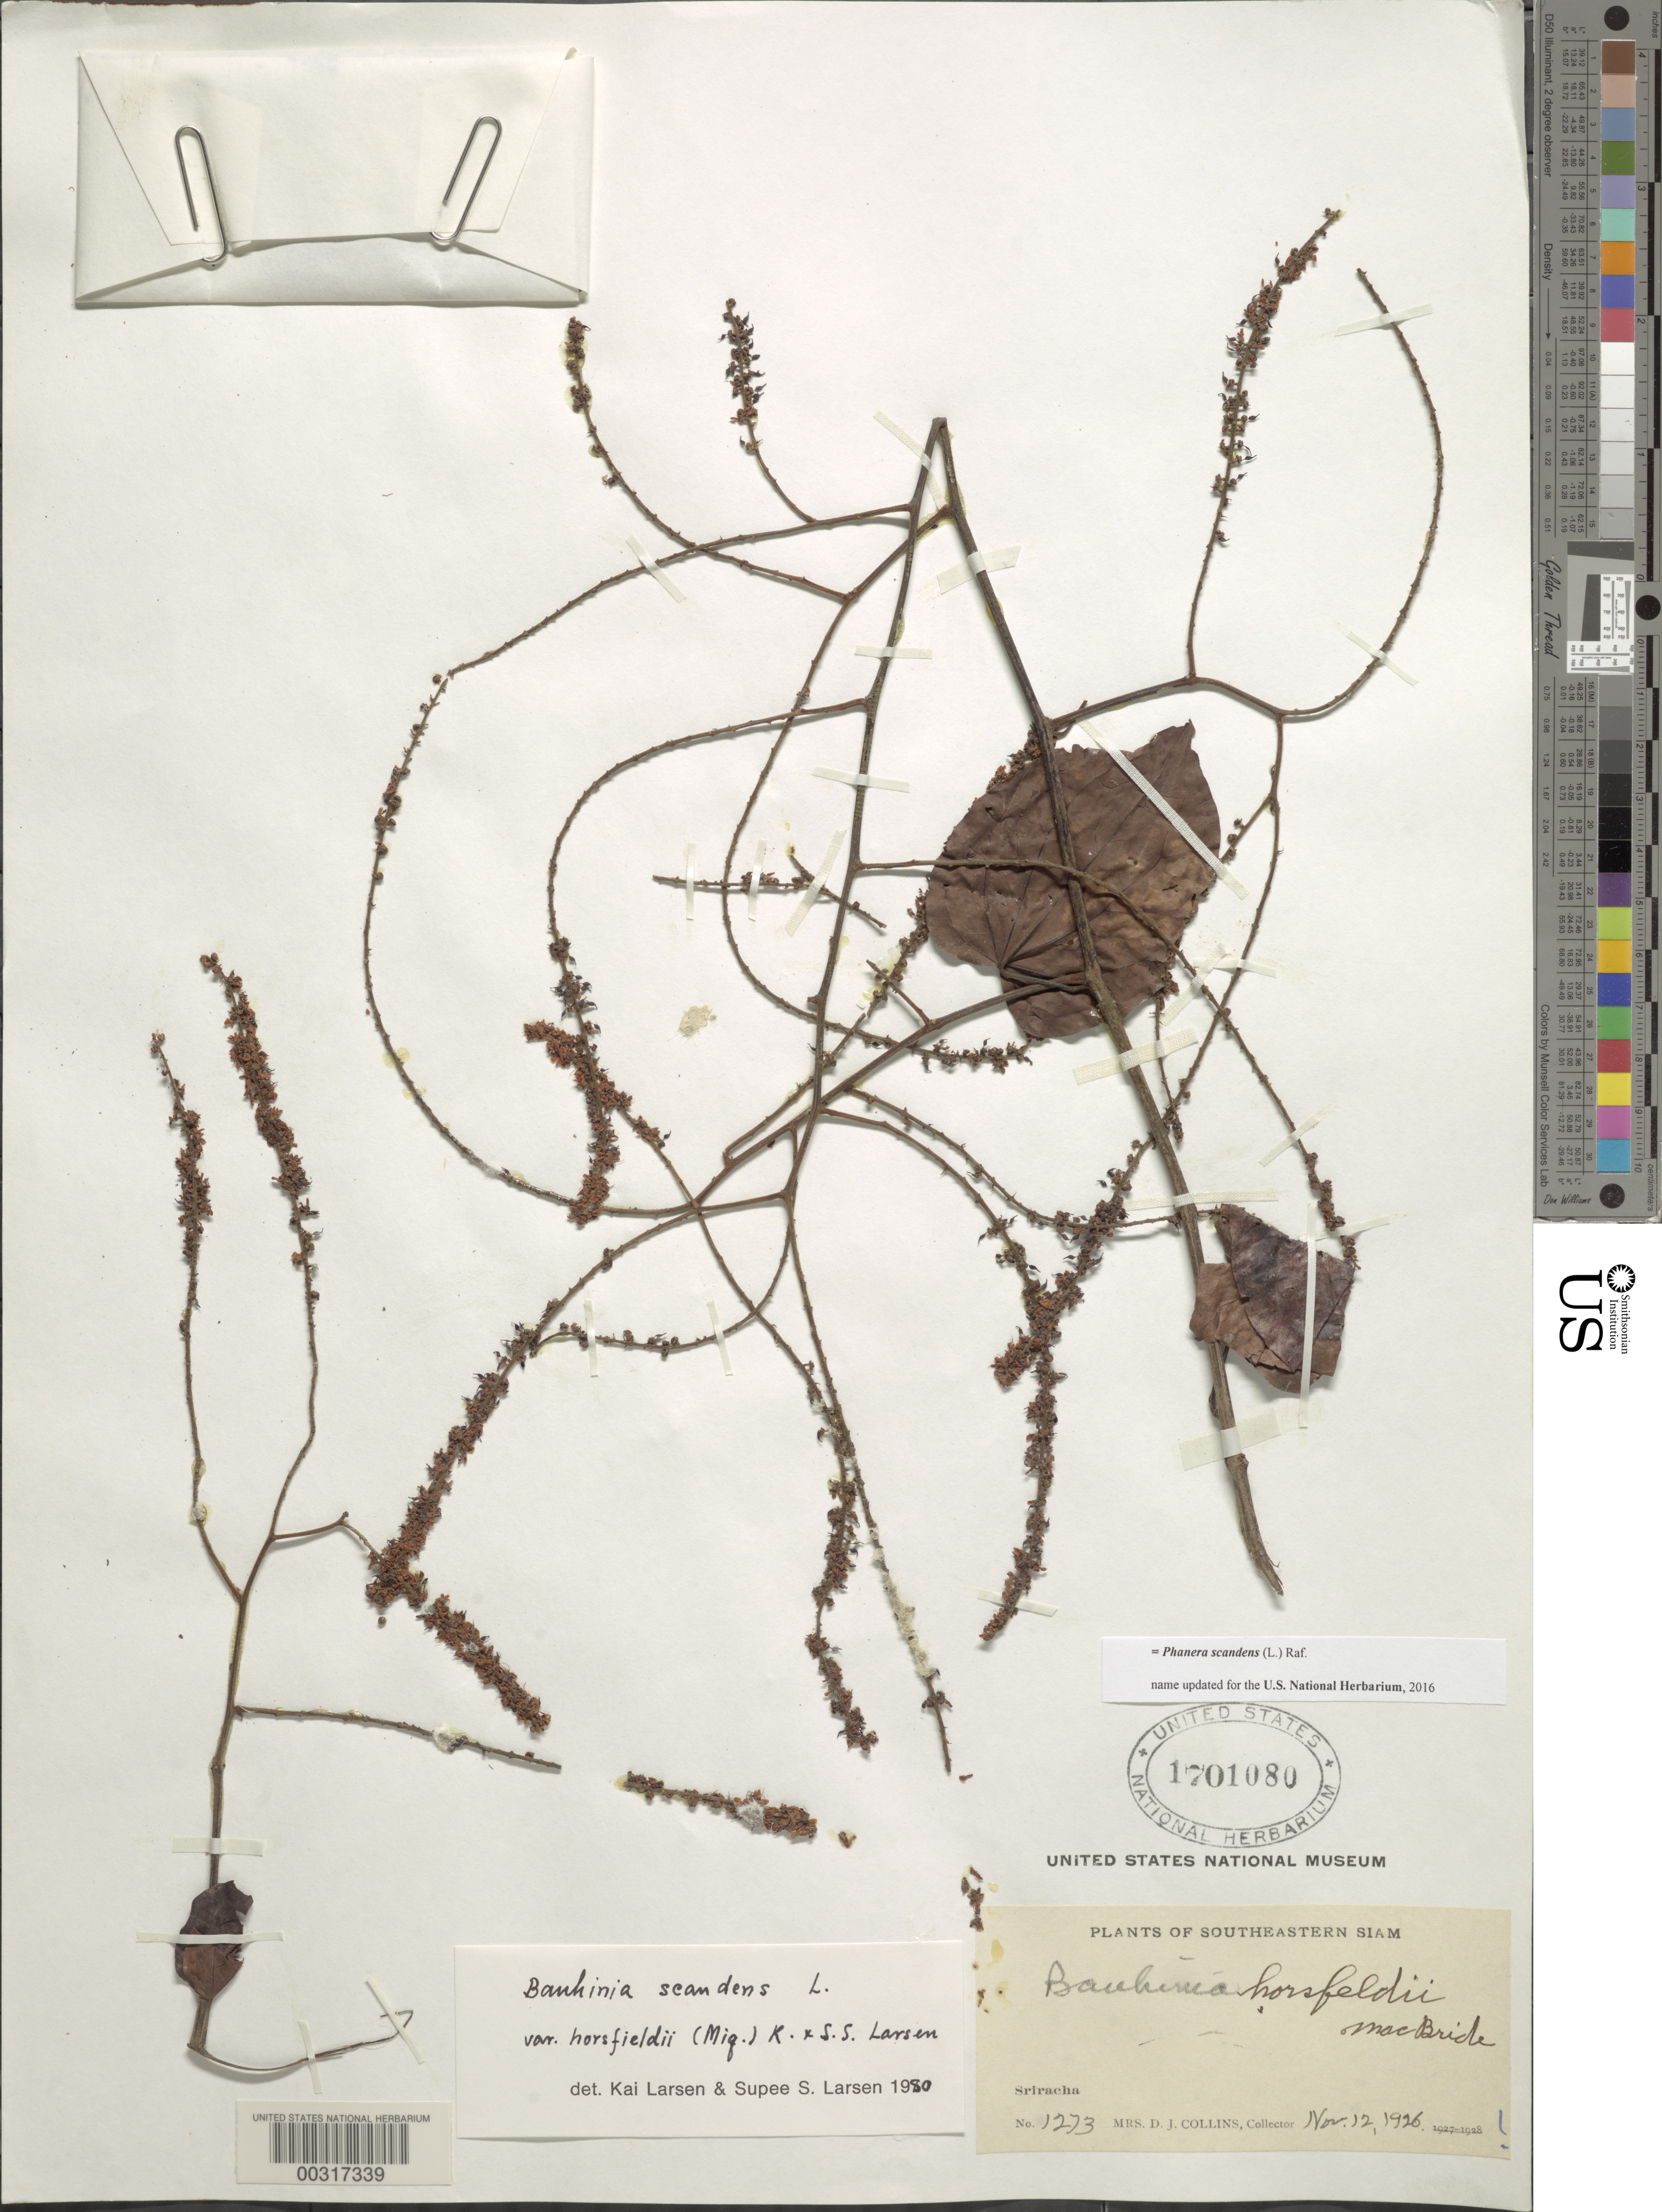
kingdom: Plantae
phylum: Tracheophyta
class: Magnoliopsida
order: Fabales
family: Fabaceae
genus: Phanera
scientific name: Phanera scandens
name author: (Roxb.) Teijsm. & Binn.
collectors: Mrs. D. J. Collins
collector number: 1273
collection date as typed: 12 Nov 1926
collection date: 1926-11-12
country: Thailand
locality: Sriracha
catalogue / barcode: US 1701080